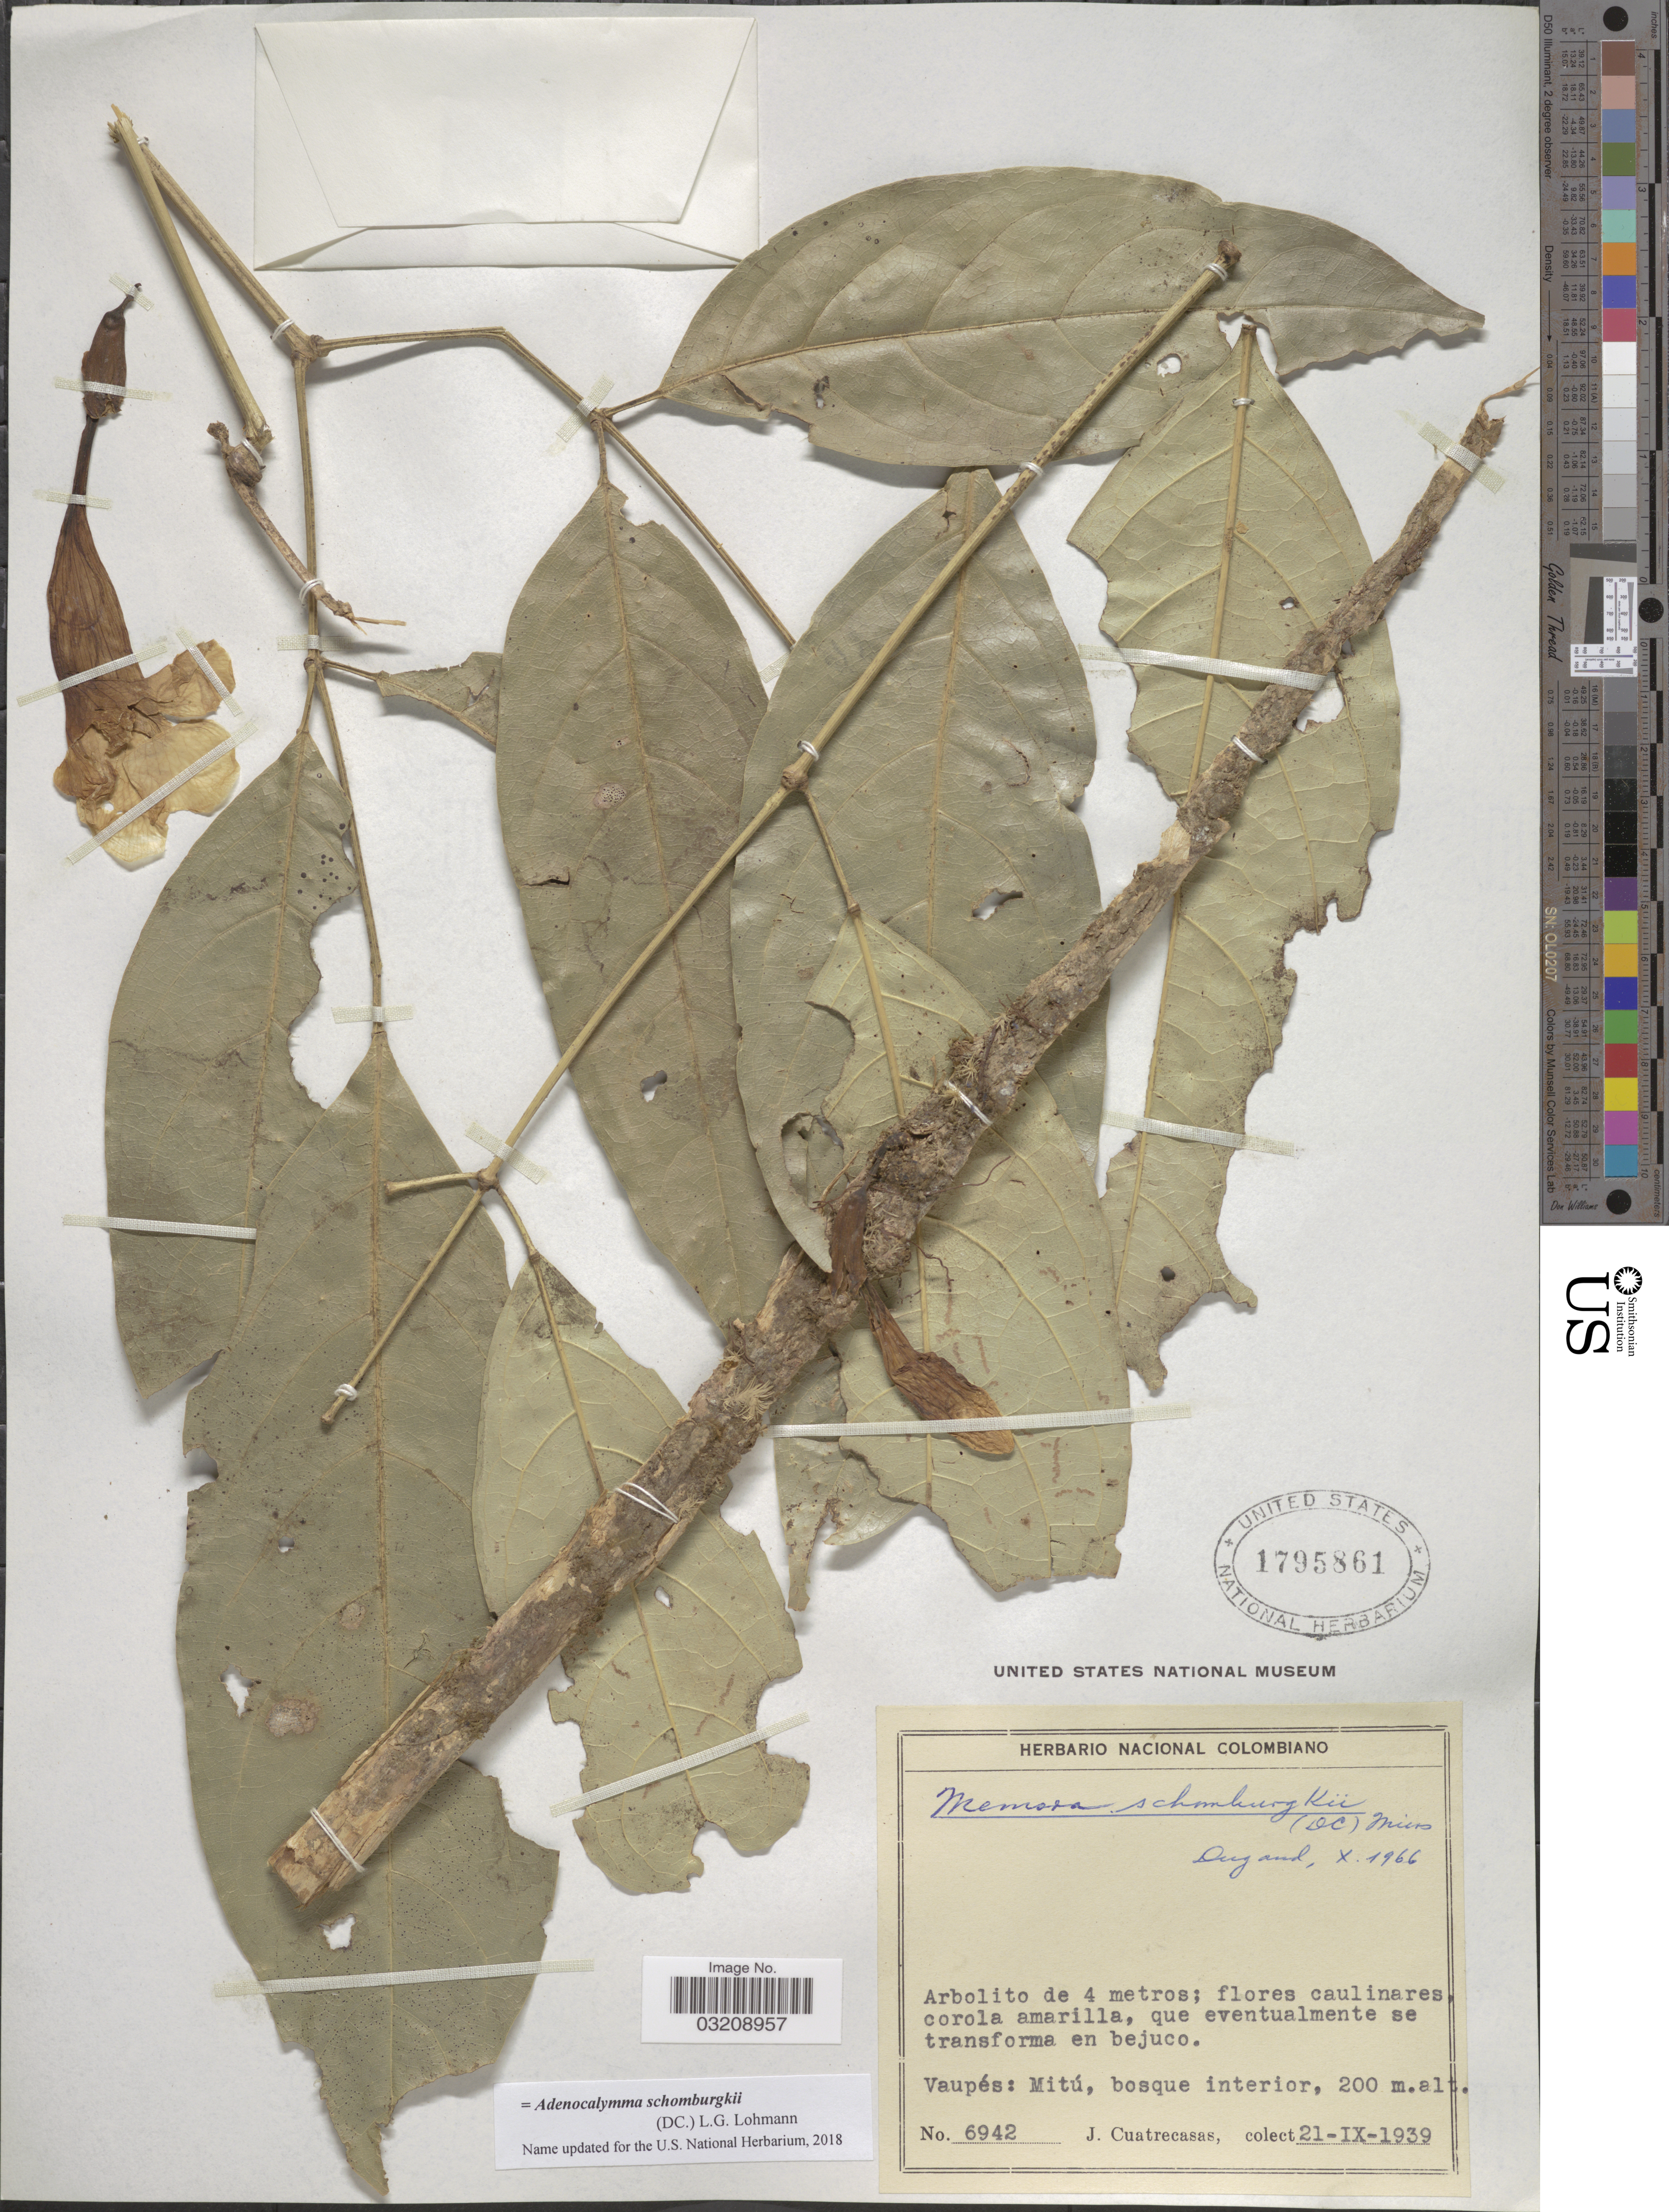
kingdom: Plantae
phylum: Tracheophyta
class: Magnoliopsida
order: Lamiales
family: Bignoniaceae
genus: Adenocalymma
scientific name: Adenocalymma schomburgkii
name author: (DC.) L.G. Lohmann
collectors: J. Cuatrecasas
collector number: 6942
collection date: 1939-09-21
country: Colombia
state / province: Vaupés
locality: Mitú.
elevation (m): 200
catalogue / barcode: US 1795861